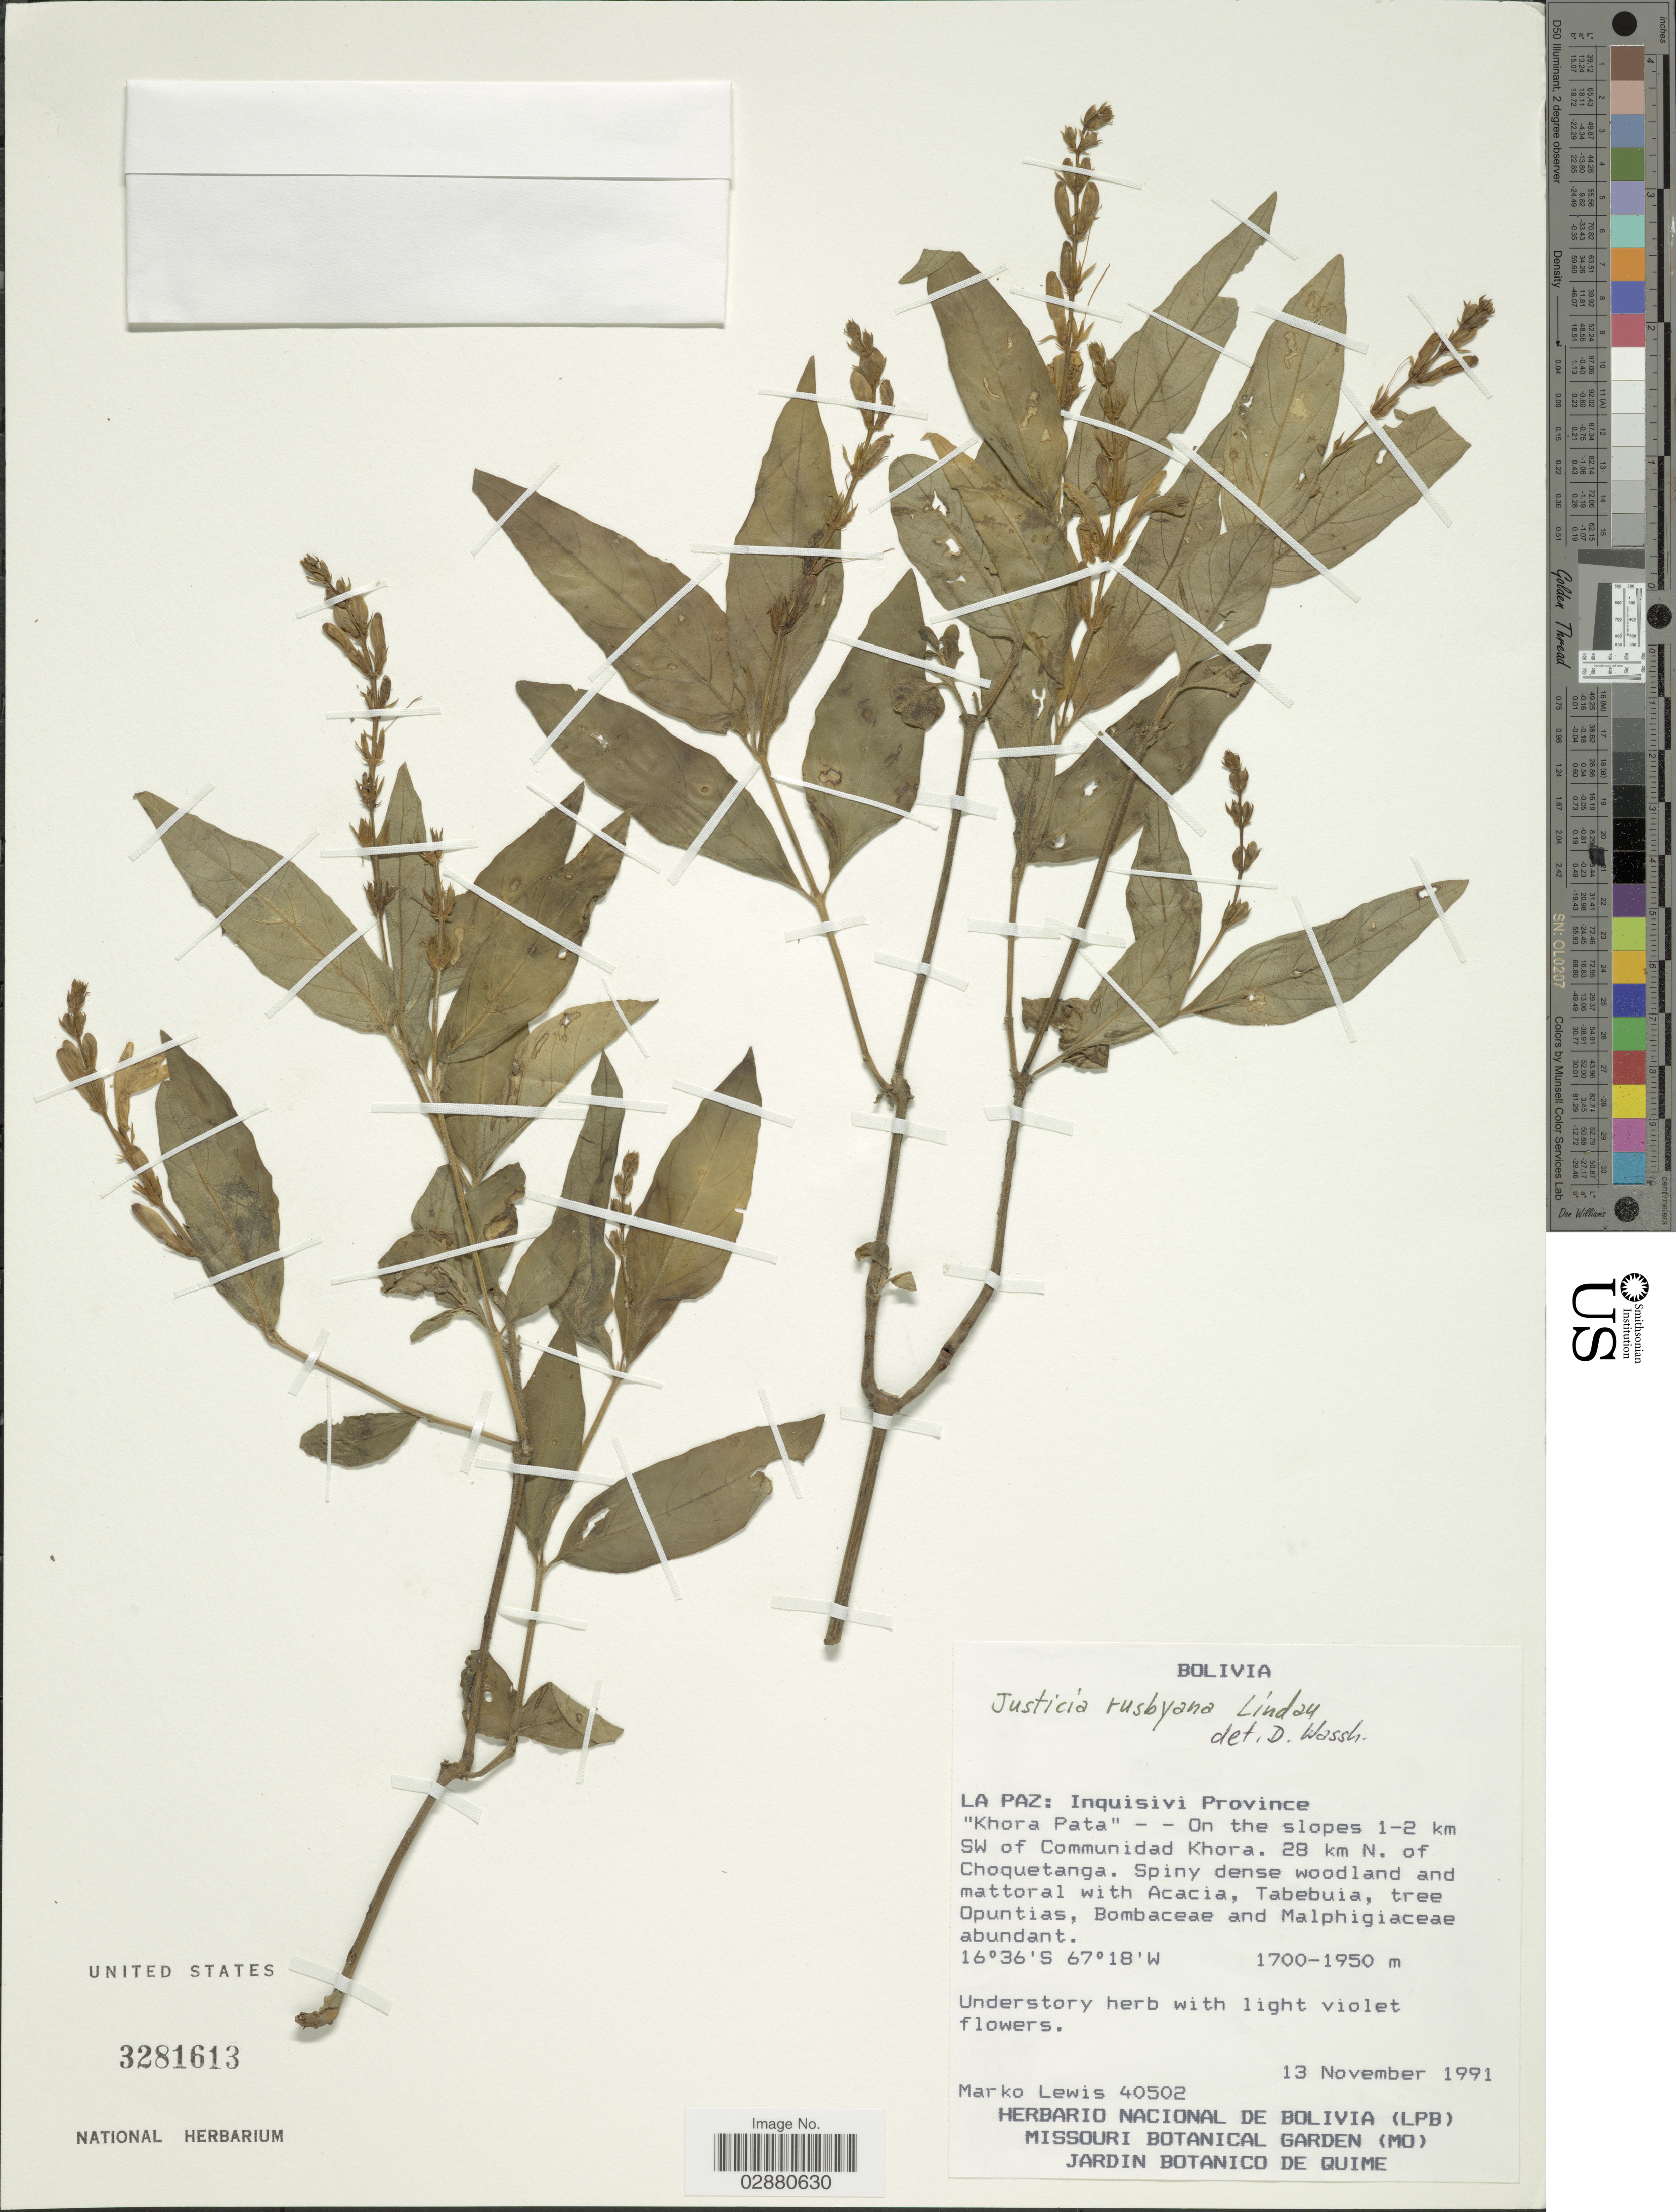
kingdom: Plantae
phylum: Tracheophyta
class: Magnoliopsida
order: Lamiales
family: Acanthaceae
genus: Justicia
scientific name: Justicia rusbyana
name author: Lindau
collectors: M. A. Lewis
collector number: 40502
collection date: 1991-11-13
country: Bolivia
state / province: La Paz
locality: Inquisivi Province. "Khora Pata" - - On the slopes 1-2 km SW of Comunidad Khora. 28 km N. of Choquetanga.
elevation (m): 1700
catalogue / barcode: US 3281613